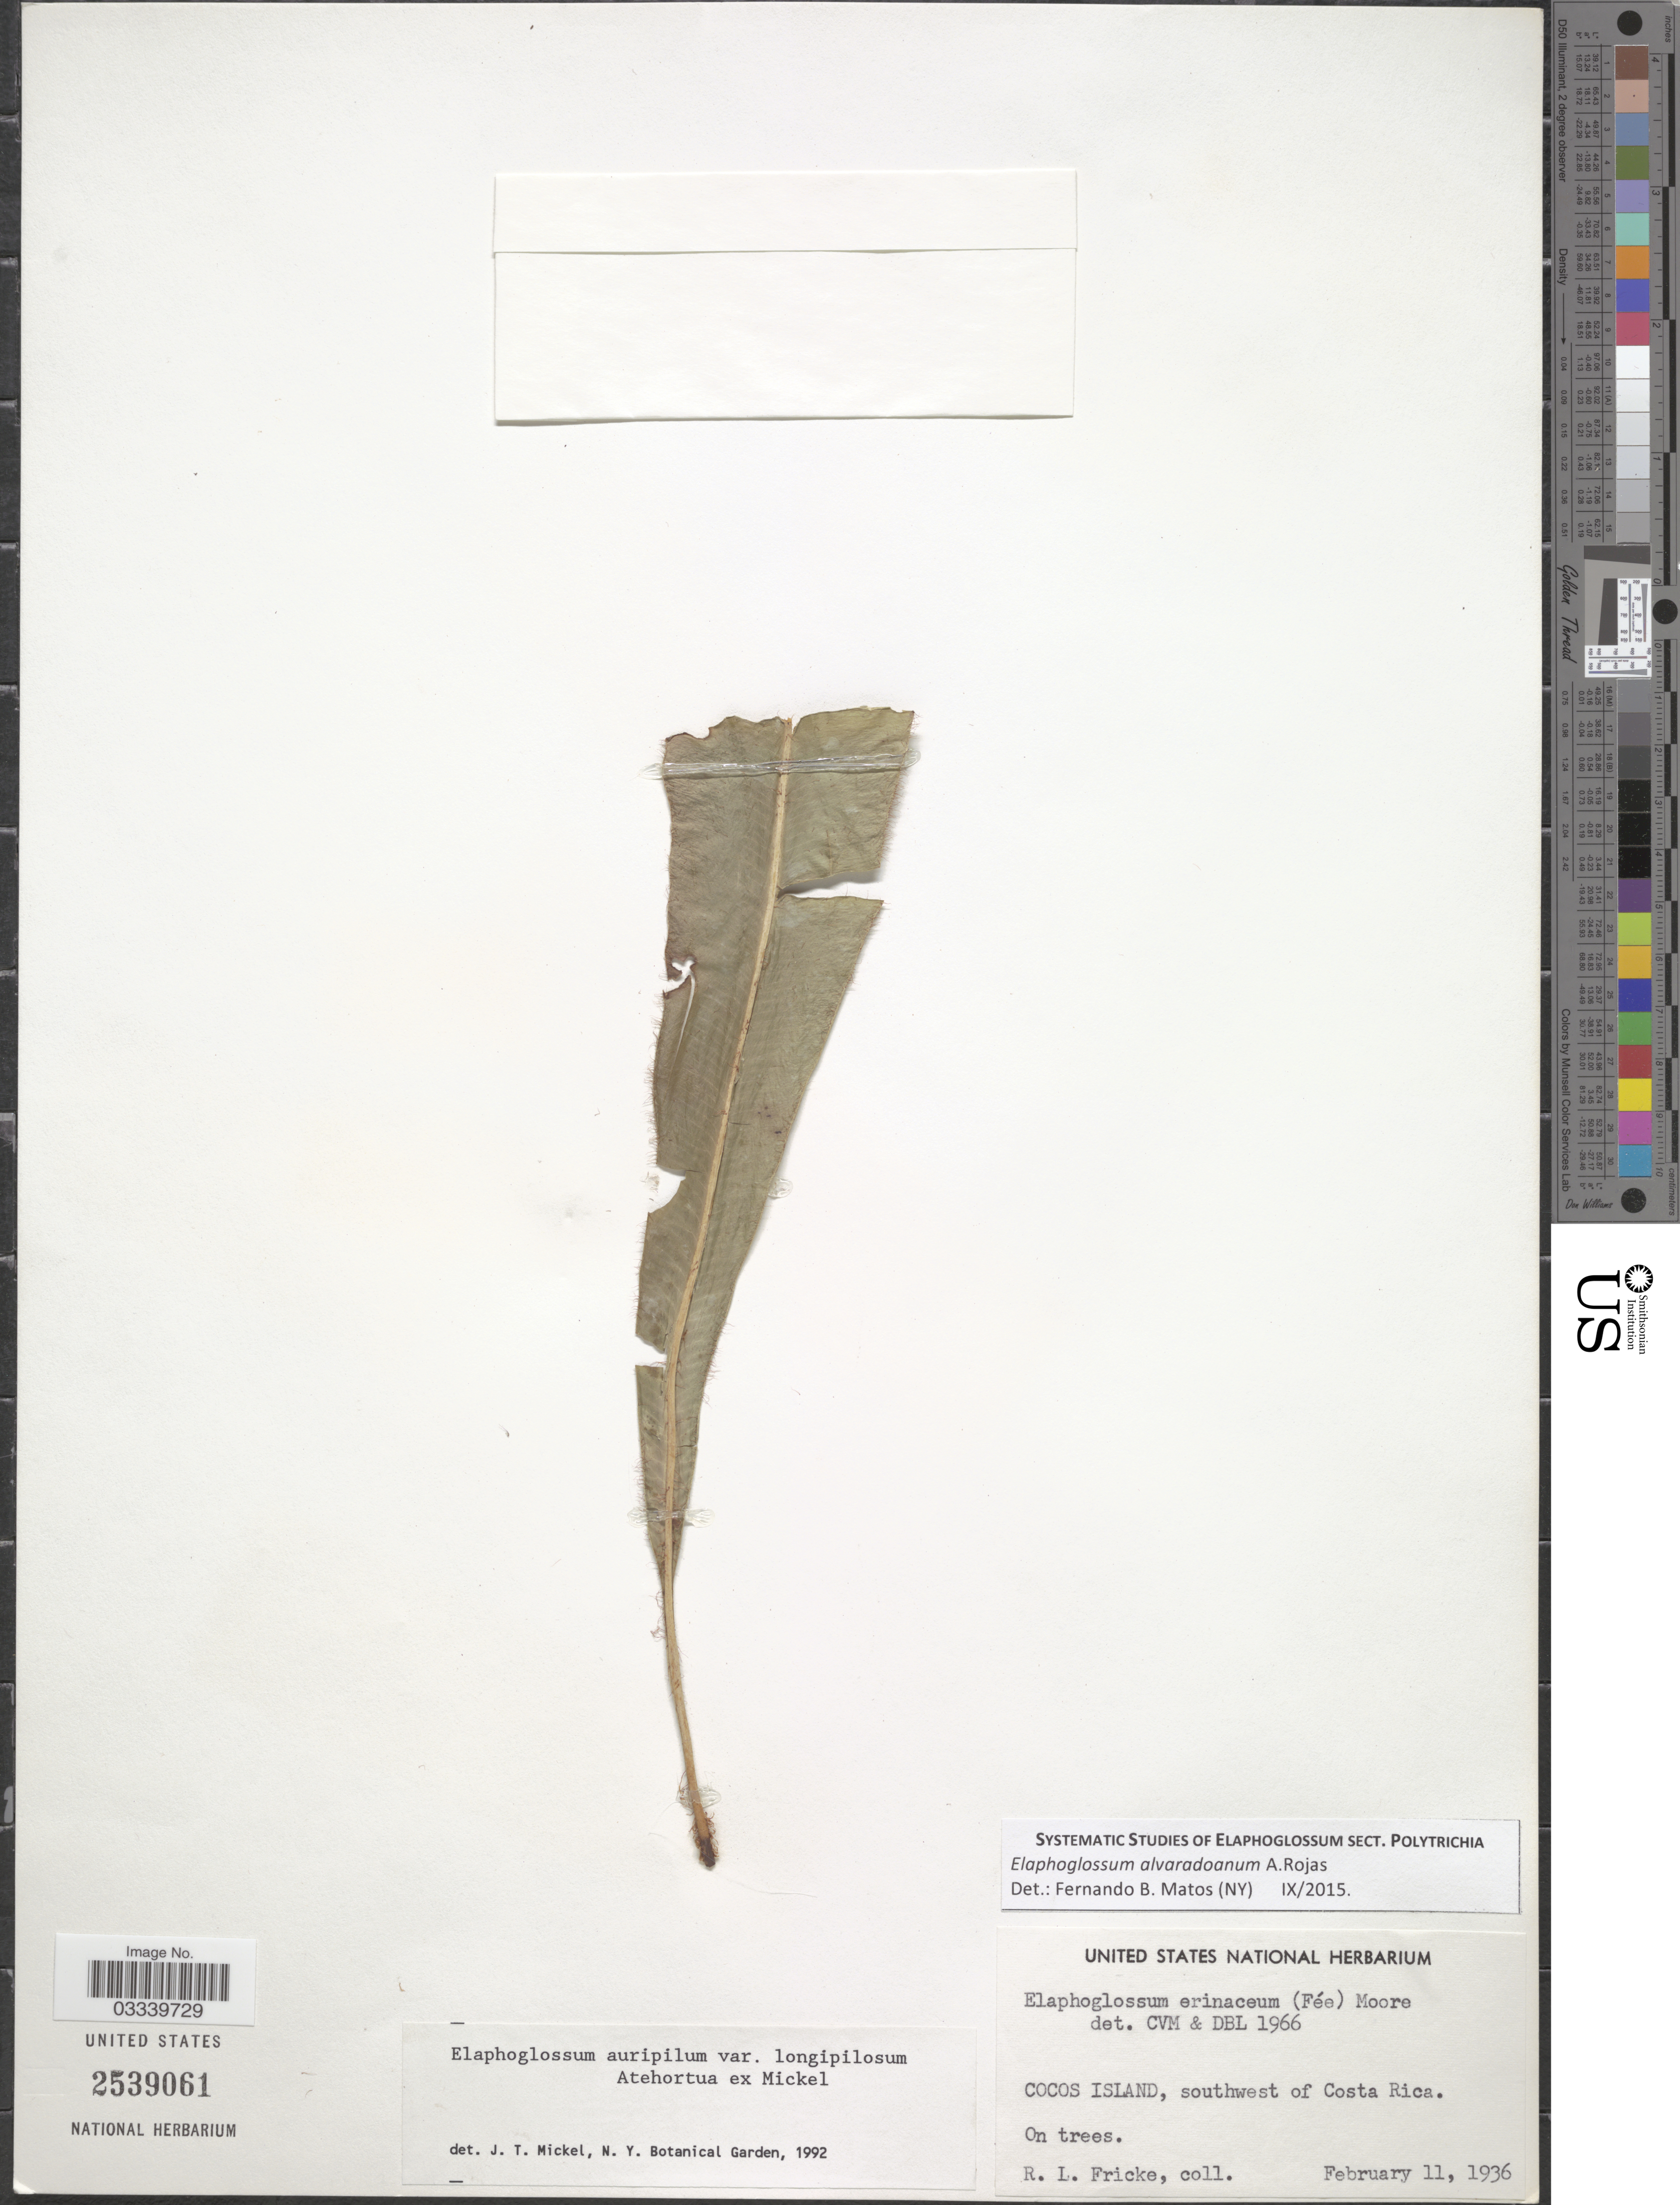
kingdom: Plantae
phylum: Tracheophyta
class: Polypodiopsida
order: Polypodiales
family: Dryopteridaceae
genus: Elaphoglossum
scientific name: Elaphoglossum alvaradoanum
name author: A. Rojas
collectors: R. Fricke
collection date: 1936-02-11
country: Costa Rica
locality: Cocos Island, southwest of Costa Rica.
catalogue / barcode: US 2539061